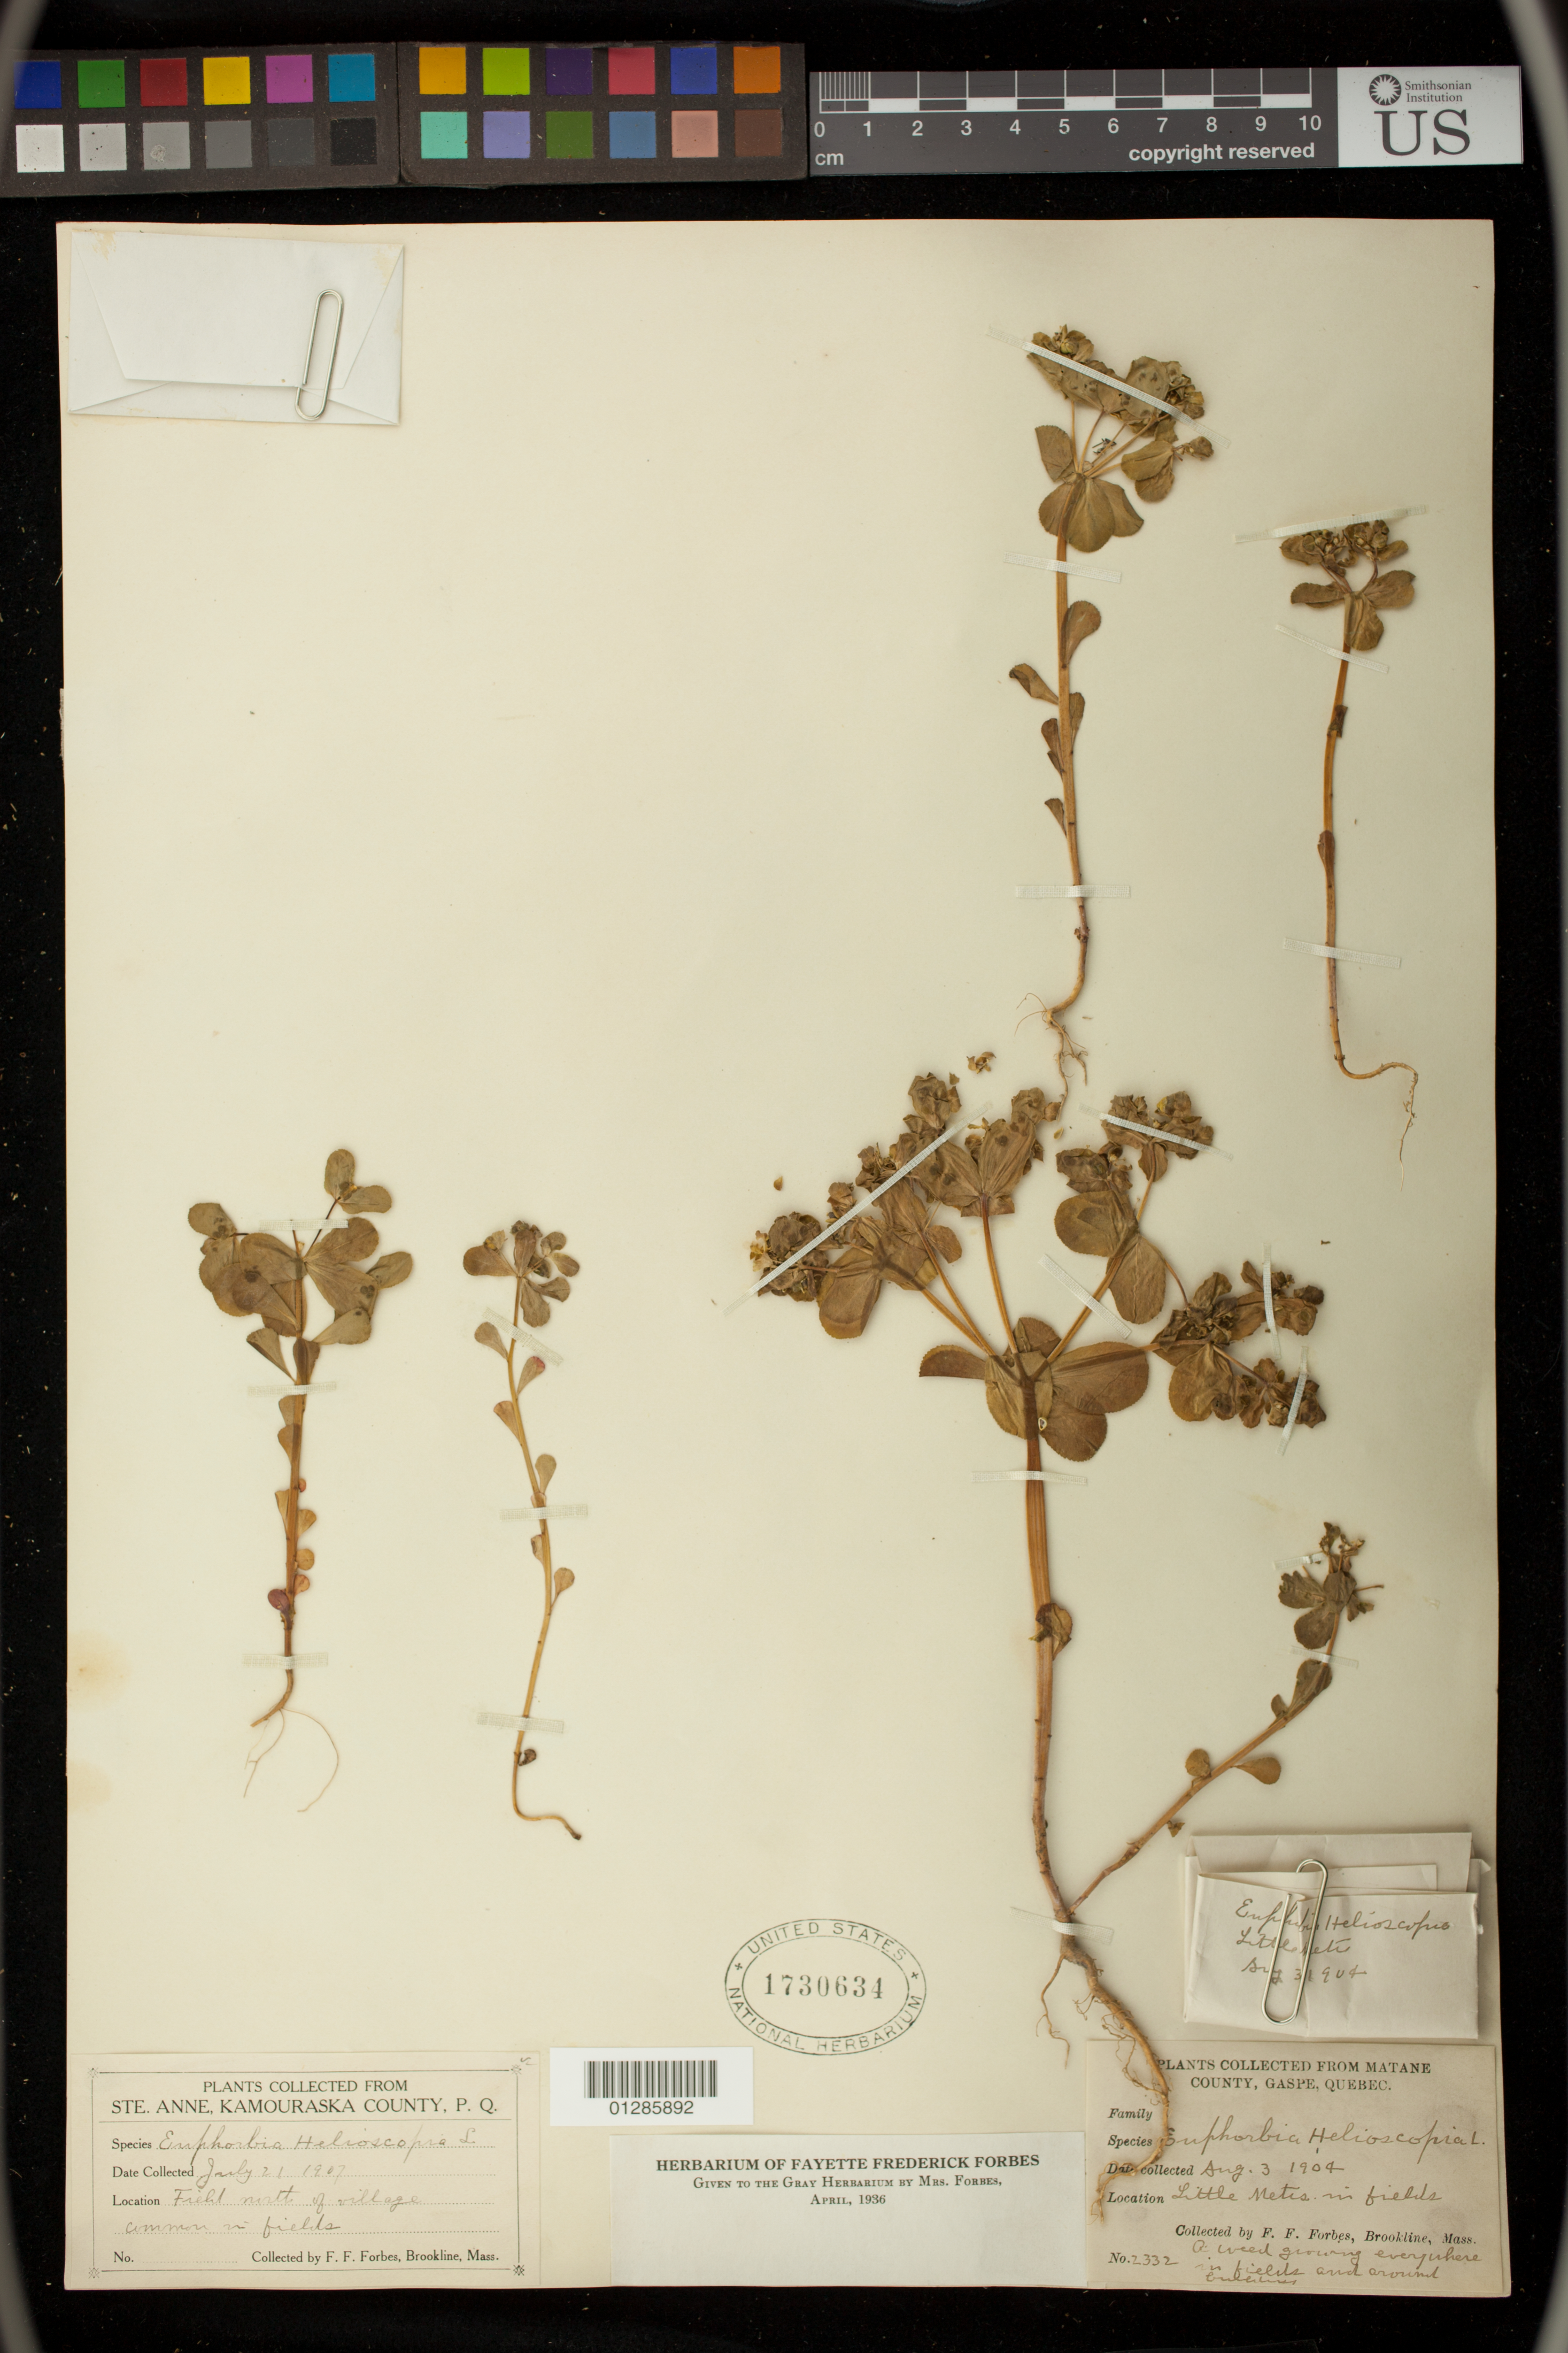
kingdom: Plantae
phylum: Tracheophyta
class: Magnoliopsida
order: Malpighiales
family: Euphorbiaceae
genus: Euphorbia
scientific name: Euphorbia helioscopia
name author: L.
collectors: F. Forbes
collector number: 2332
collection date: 1904-08-03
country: Canada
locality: Matane County, Gaspe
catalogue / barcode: US 1730634